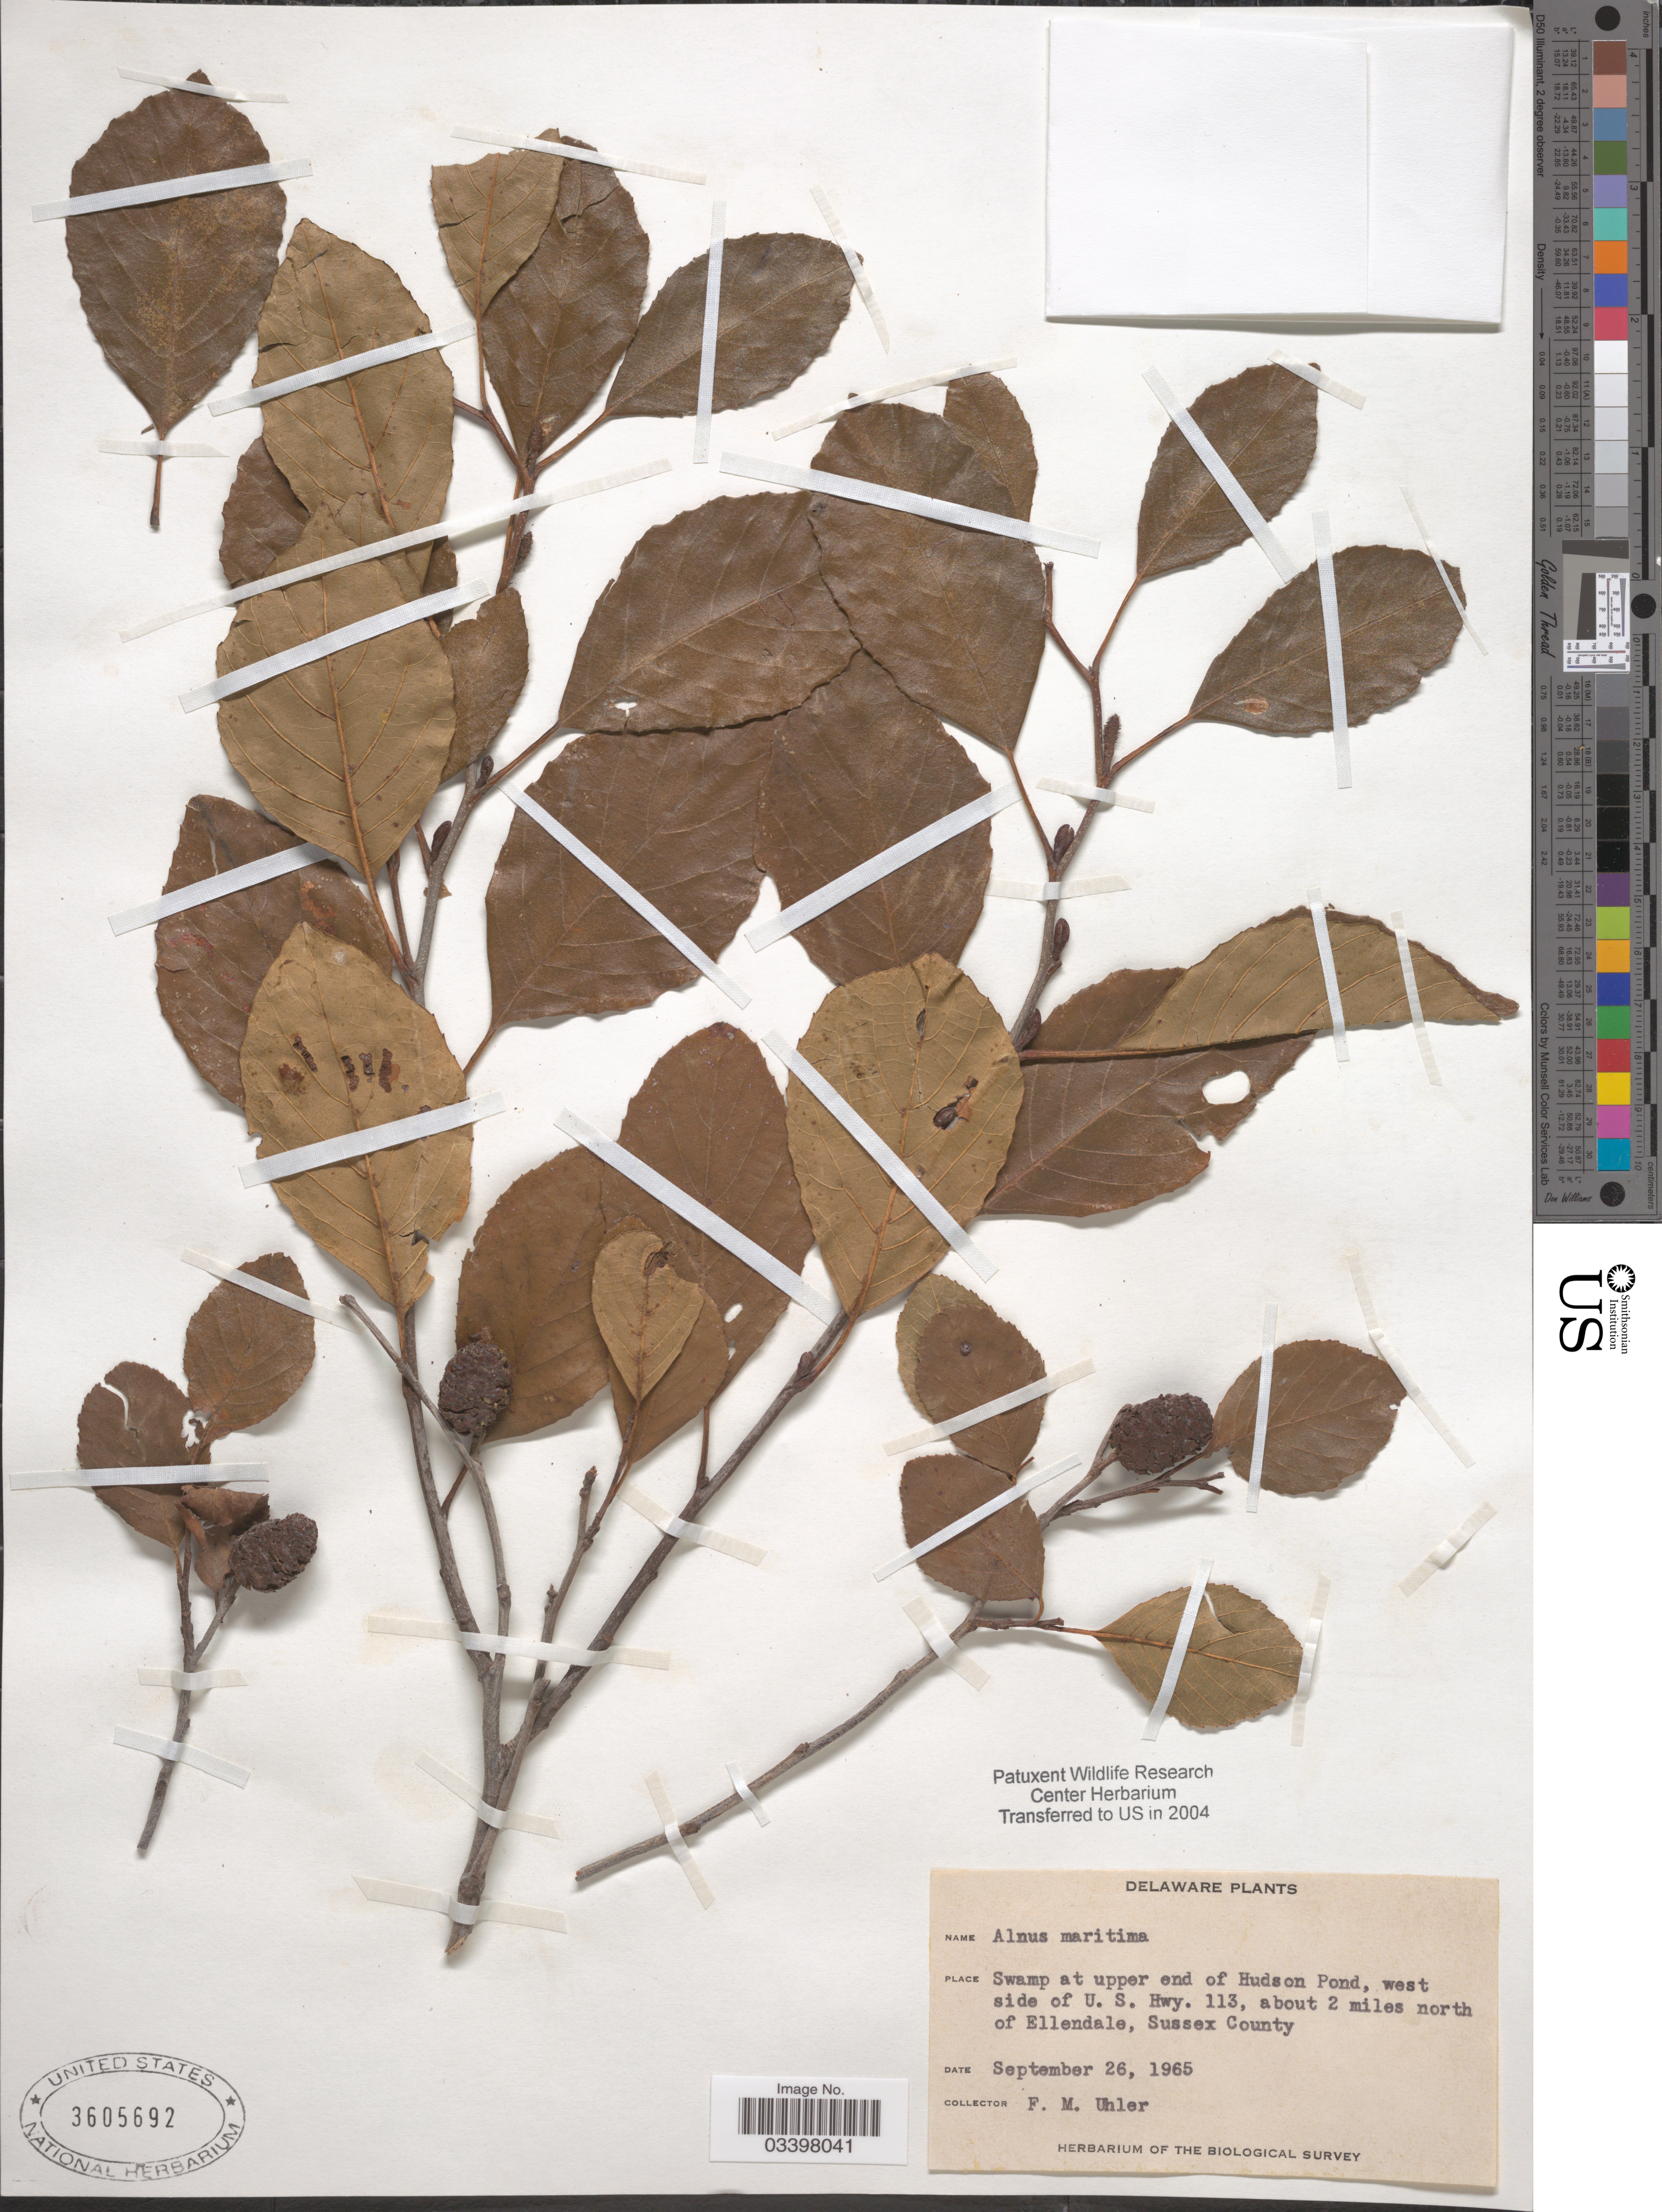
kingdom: Plantae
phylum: Tracheophyta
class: Magnoliopsida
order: Fagales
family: Betulaceae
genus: Alnus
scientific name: Alnus maritima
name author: (Marshall) Muhl. ex Nutt.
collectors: F. M. Uhler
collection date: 1965-09-26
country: United States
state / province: Delaware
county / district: Sussex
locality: Swamp at upper end of Hudson Pond, west side of U. S. Hwy. 113, about 2 miles north of Ellendale, Sussex County.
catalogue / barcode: US 3605692